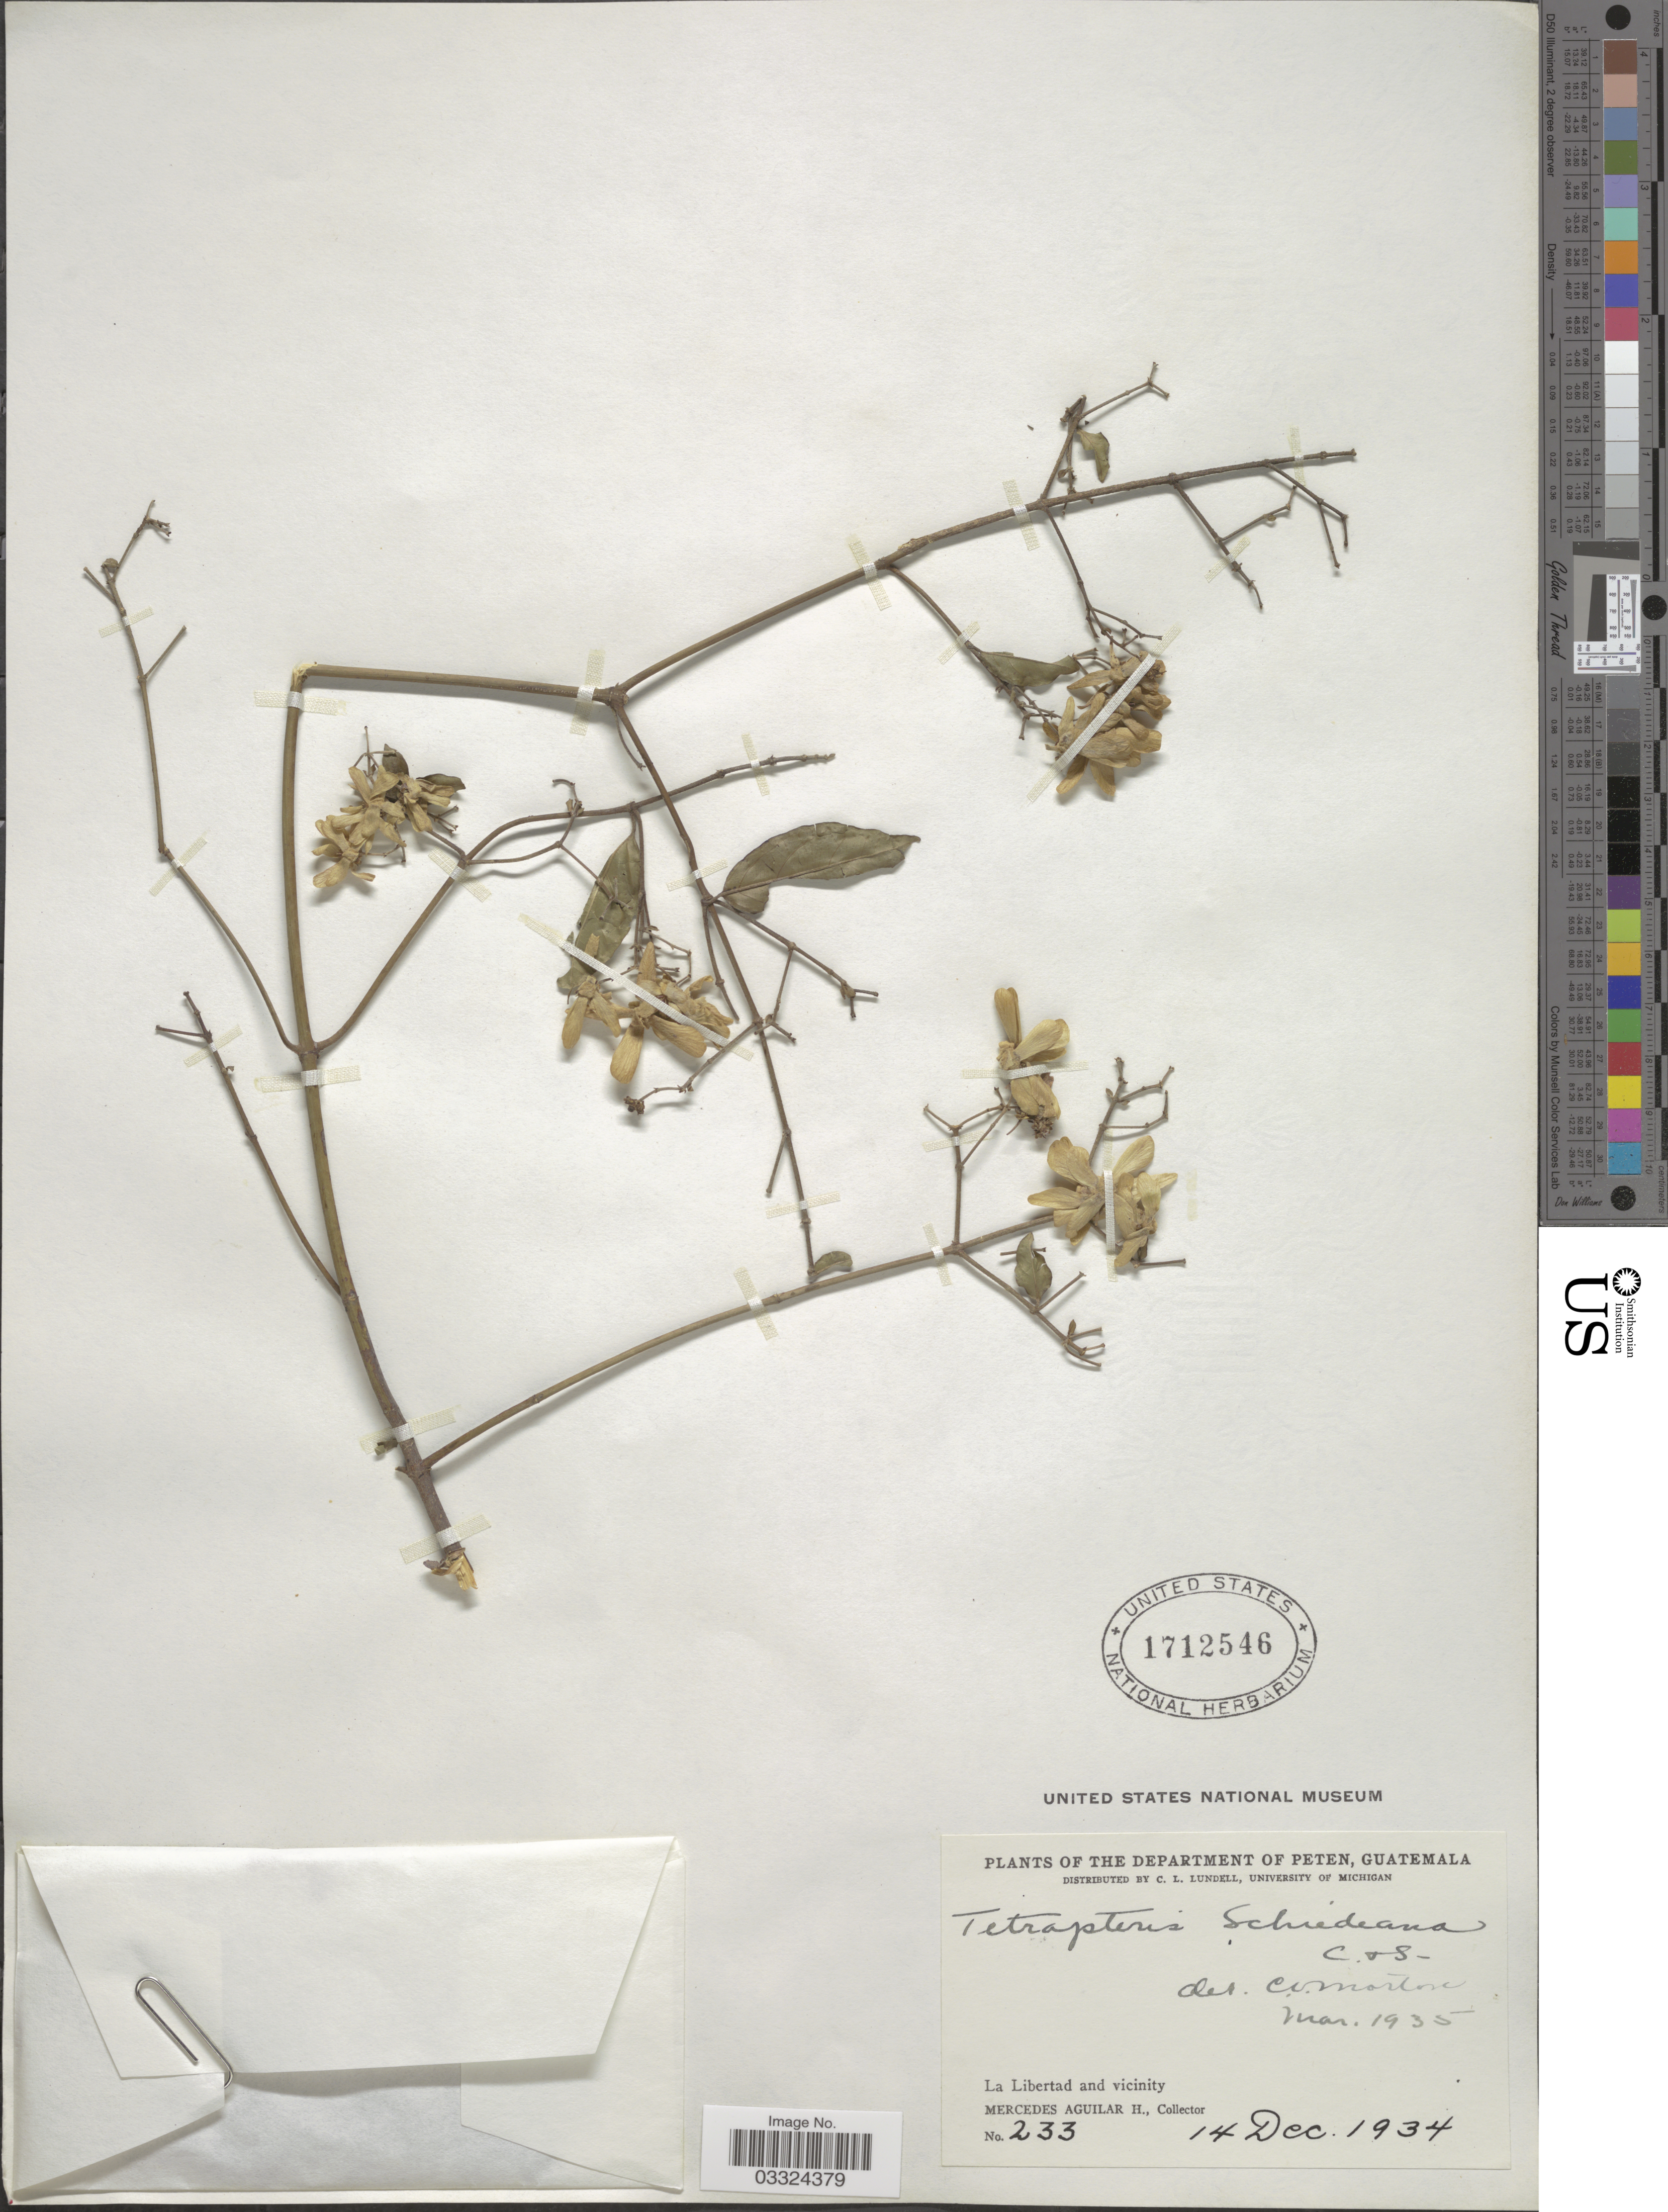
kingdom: Plantae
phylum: Tracheophyta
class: Magnoliopsida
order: Malpighiales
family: Malpighiaceae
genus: Tetrapterys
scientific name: Tetrapterys schiedeana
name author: Schltdl. & Cham.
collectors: M. Aguilar H.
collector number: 233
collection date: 1934-12-14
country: Guatemala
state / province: El Petén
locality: Department of Peten. La Libertad and vicinity.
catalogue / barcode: US 1712546